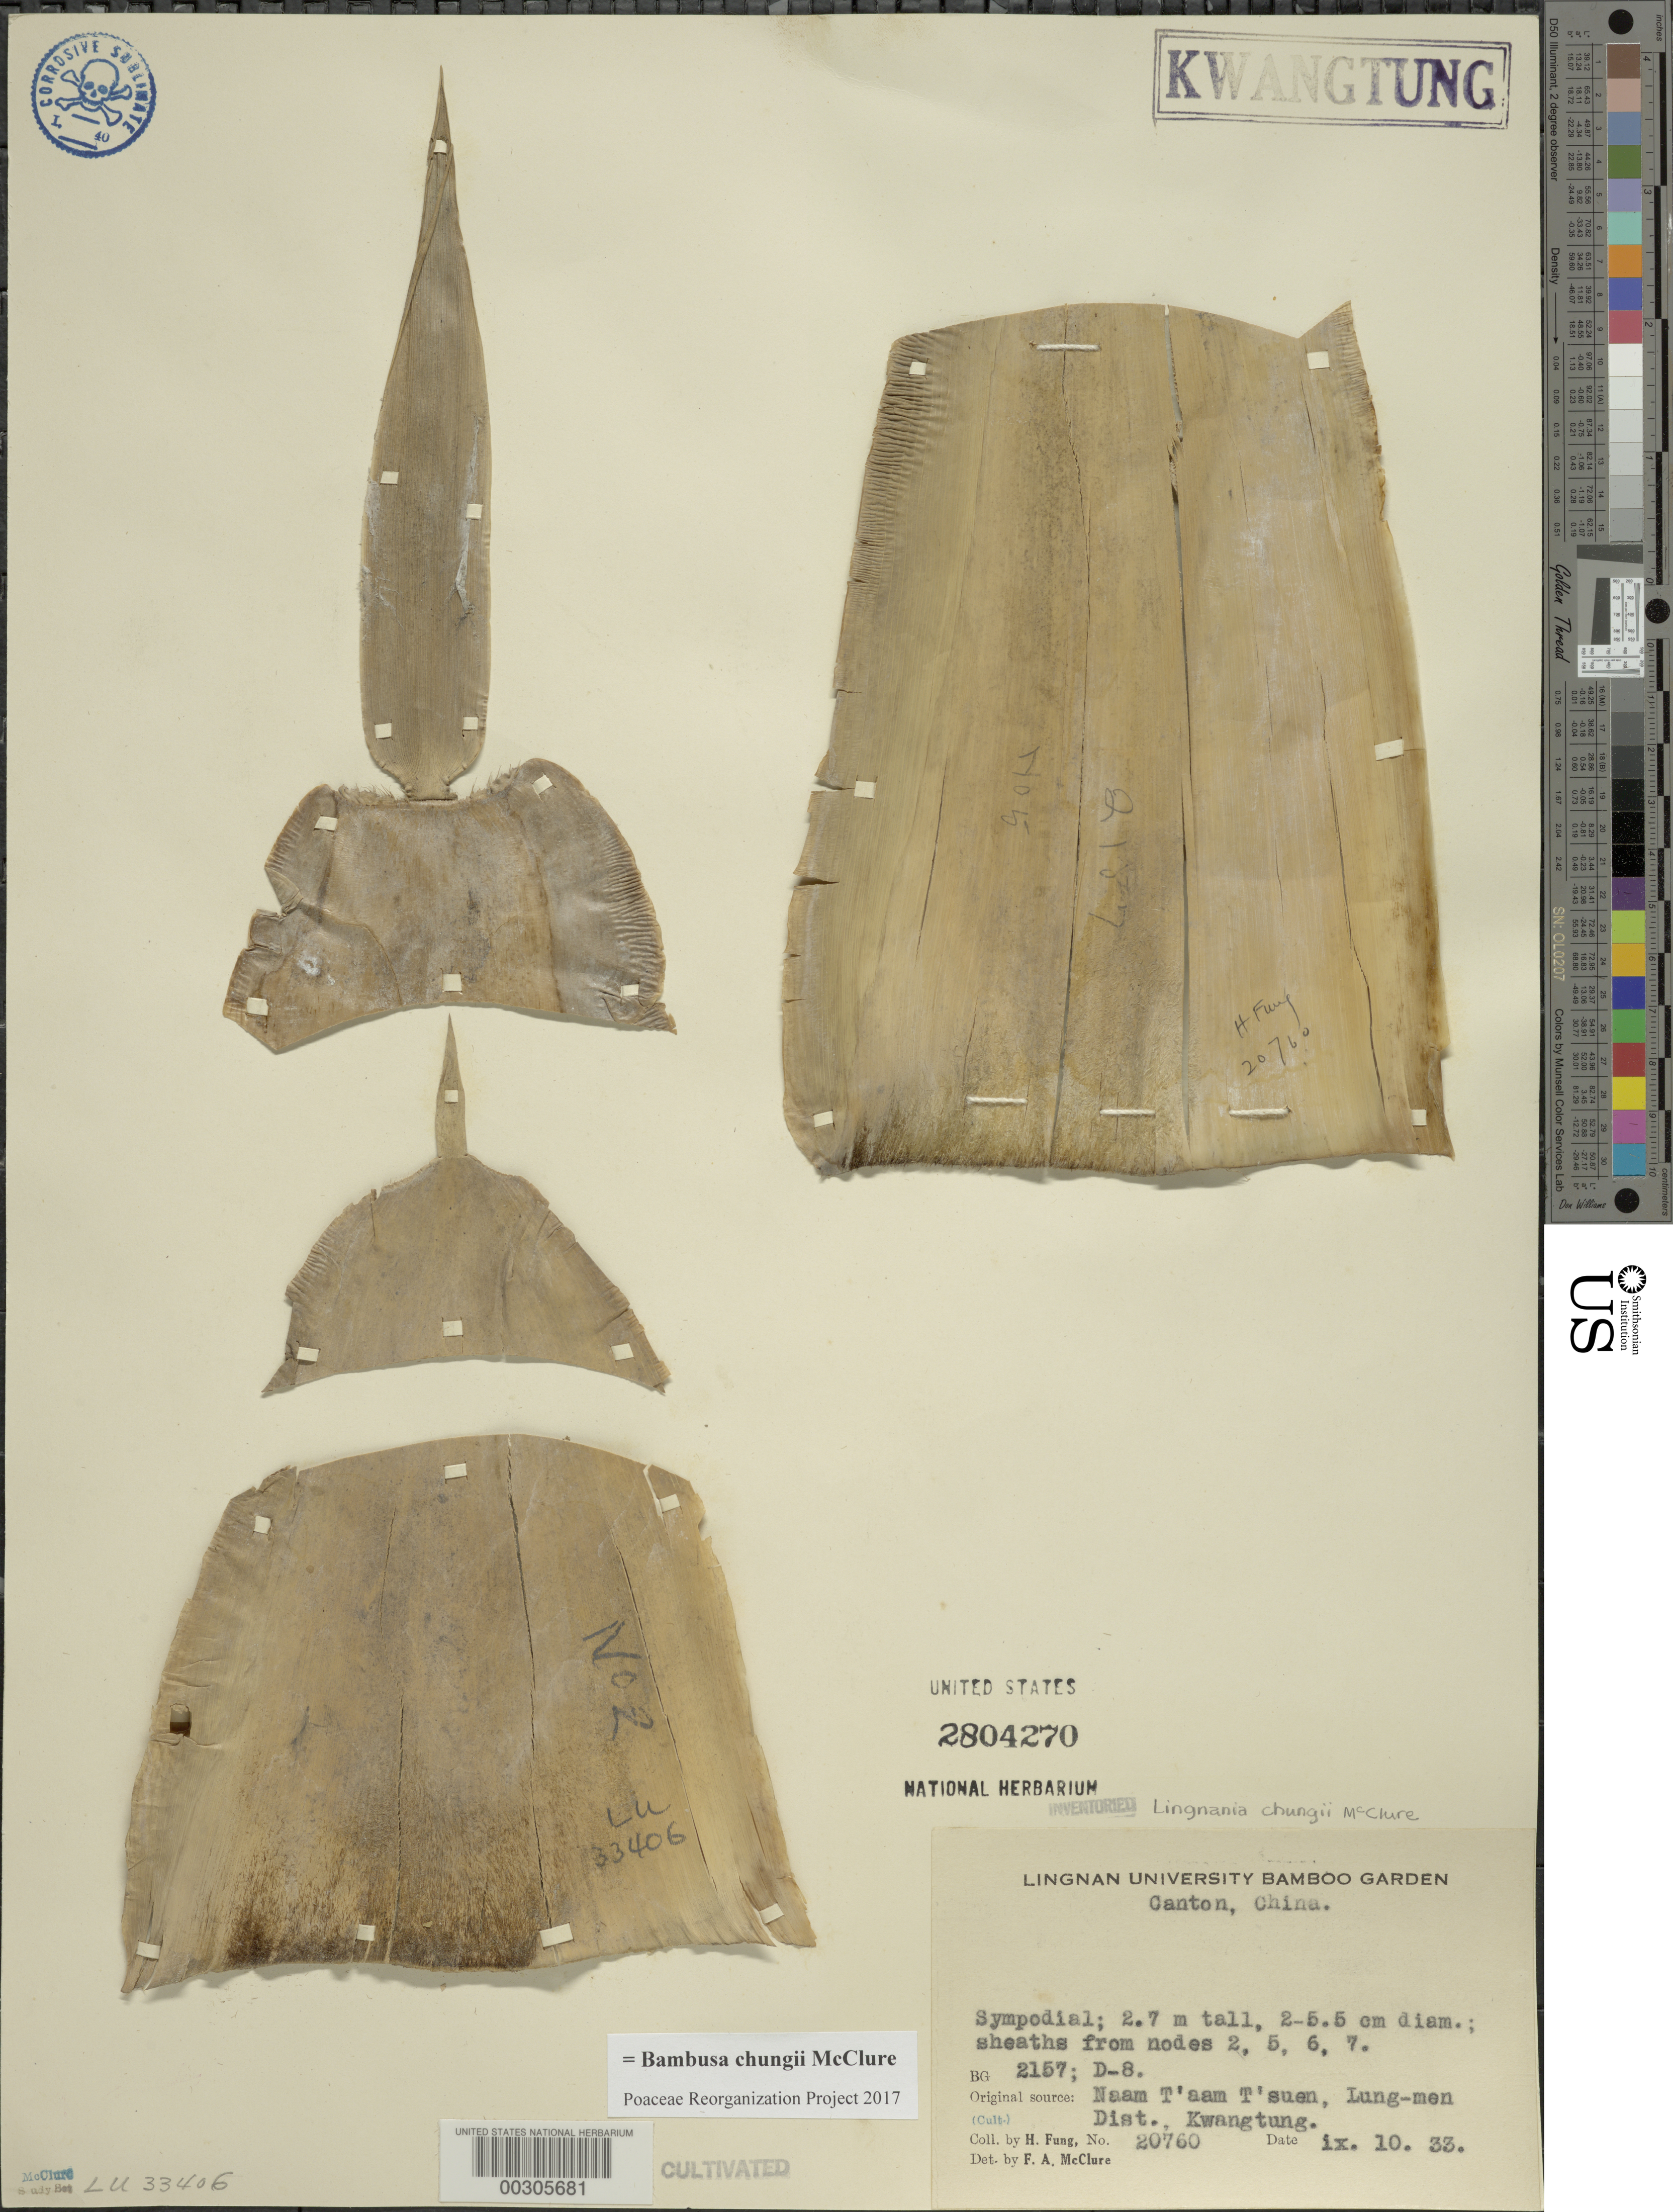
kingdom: Plantae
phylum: Tracheophyta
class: Liliopsida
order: Poales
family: Poaceae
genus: Bambusa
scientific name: Bambusa chungii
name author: McClure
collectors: H. L. Fung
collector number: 20760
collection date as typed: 10 Sep 1933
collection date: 1933-09-10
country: China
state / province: Guangdong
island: Honam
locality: Lingnan univ. bg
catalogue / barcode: US 2804270